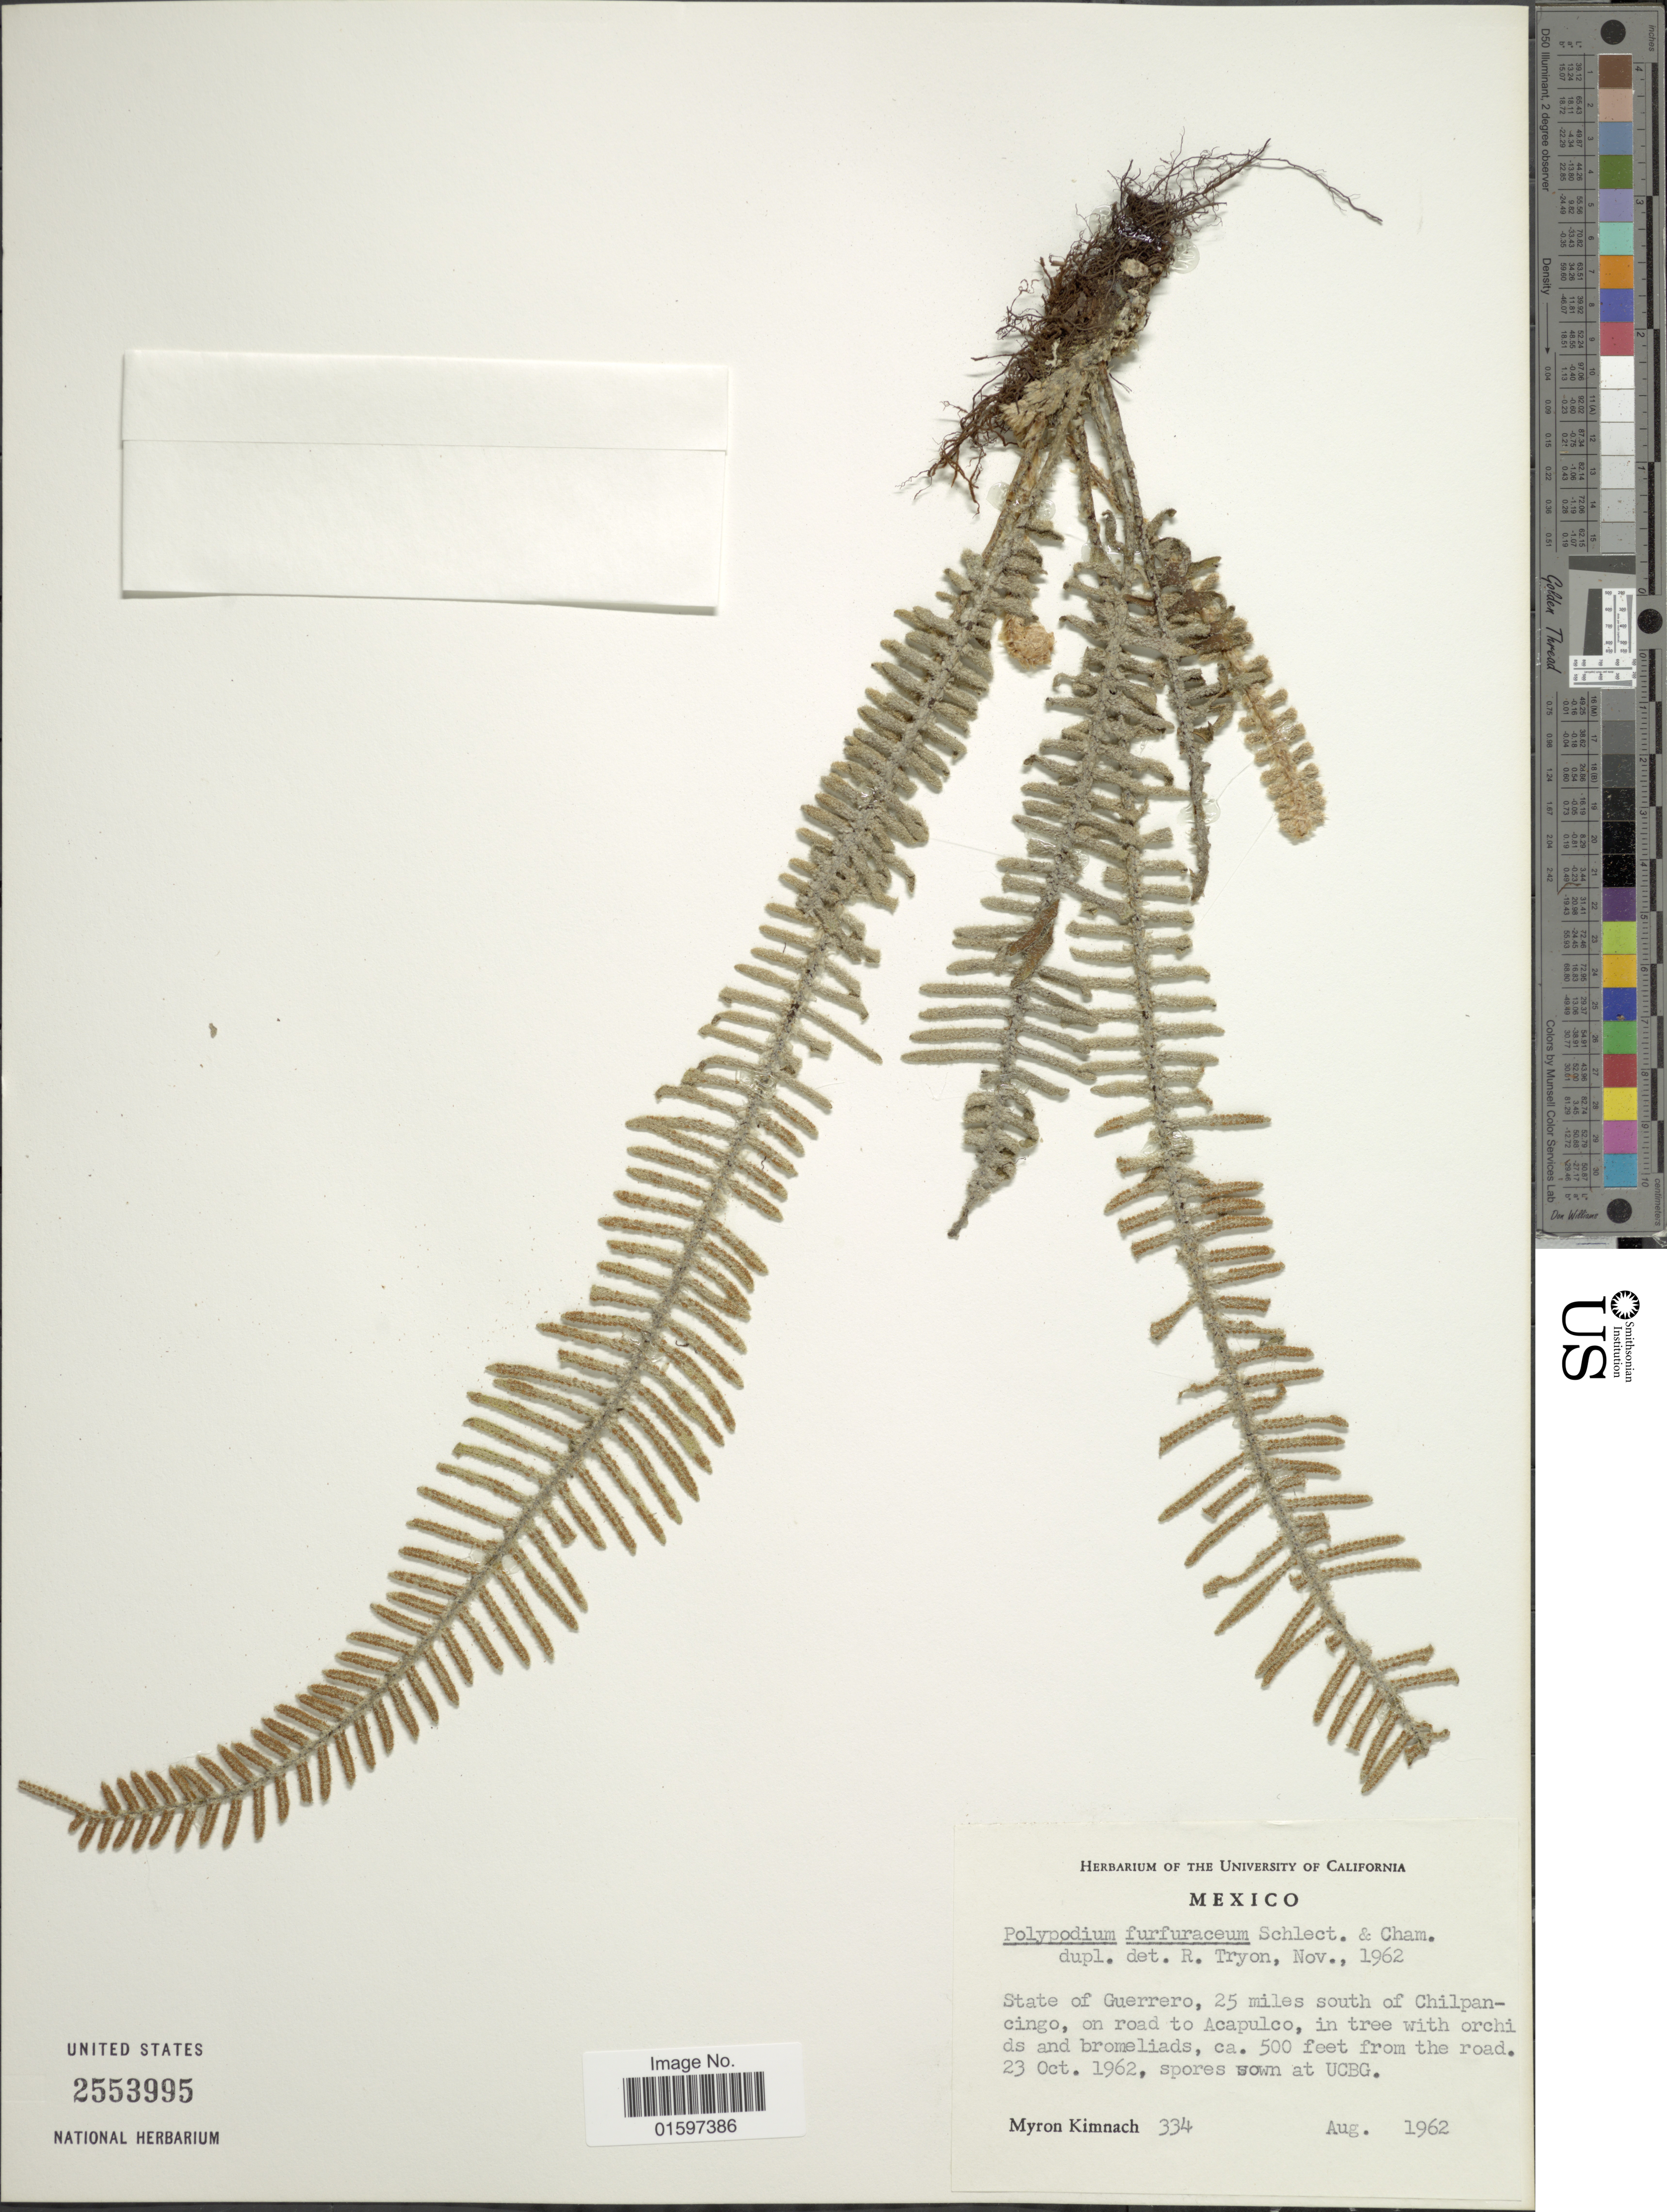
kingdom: Plantae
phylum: Tracheophyta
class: Polypodiopsida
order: Polypodiales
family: Polypodiaceae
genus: Pleopeltis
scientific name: Pleopeltis furfuracea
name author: (Schltdl. & Cham.) A.R. Sm. & Tejero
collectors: M. W. Kimnach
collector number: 334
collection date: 1962-08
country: Mexico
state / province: Guerrero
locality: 25 miles south of Chilpancingo, on road to Acapulco, in tree with orchids and bromeliads, ca. 500 feet from the road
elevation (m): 152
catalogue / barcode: US 2553995